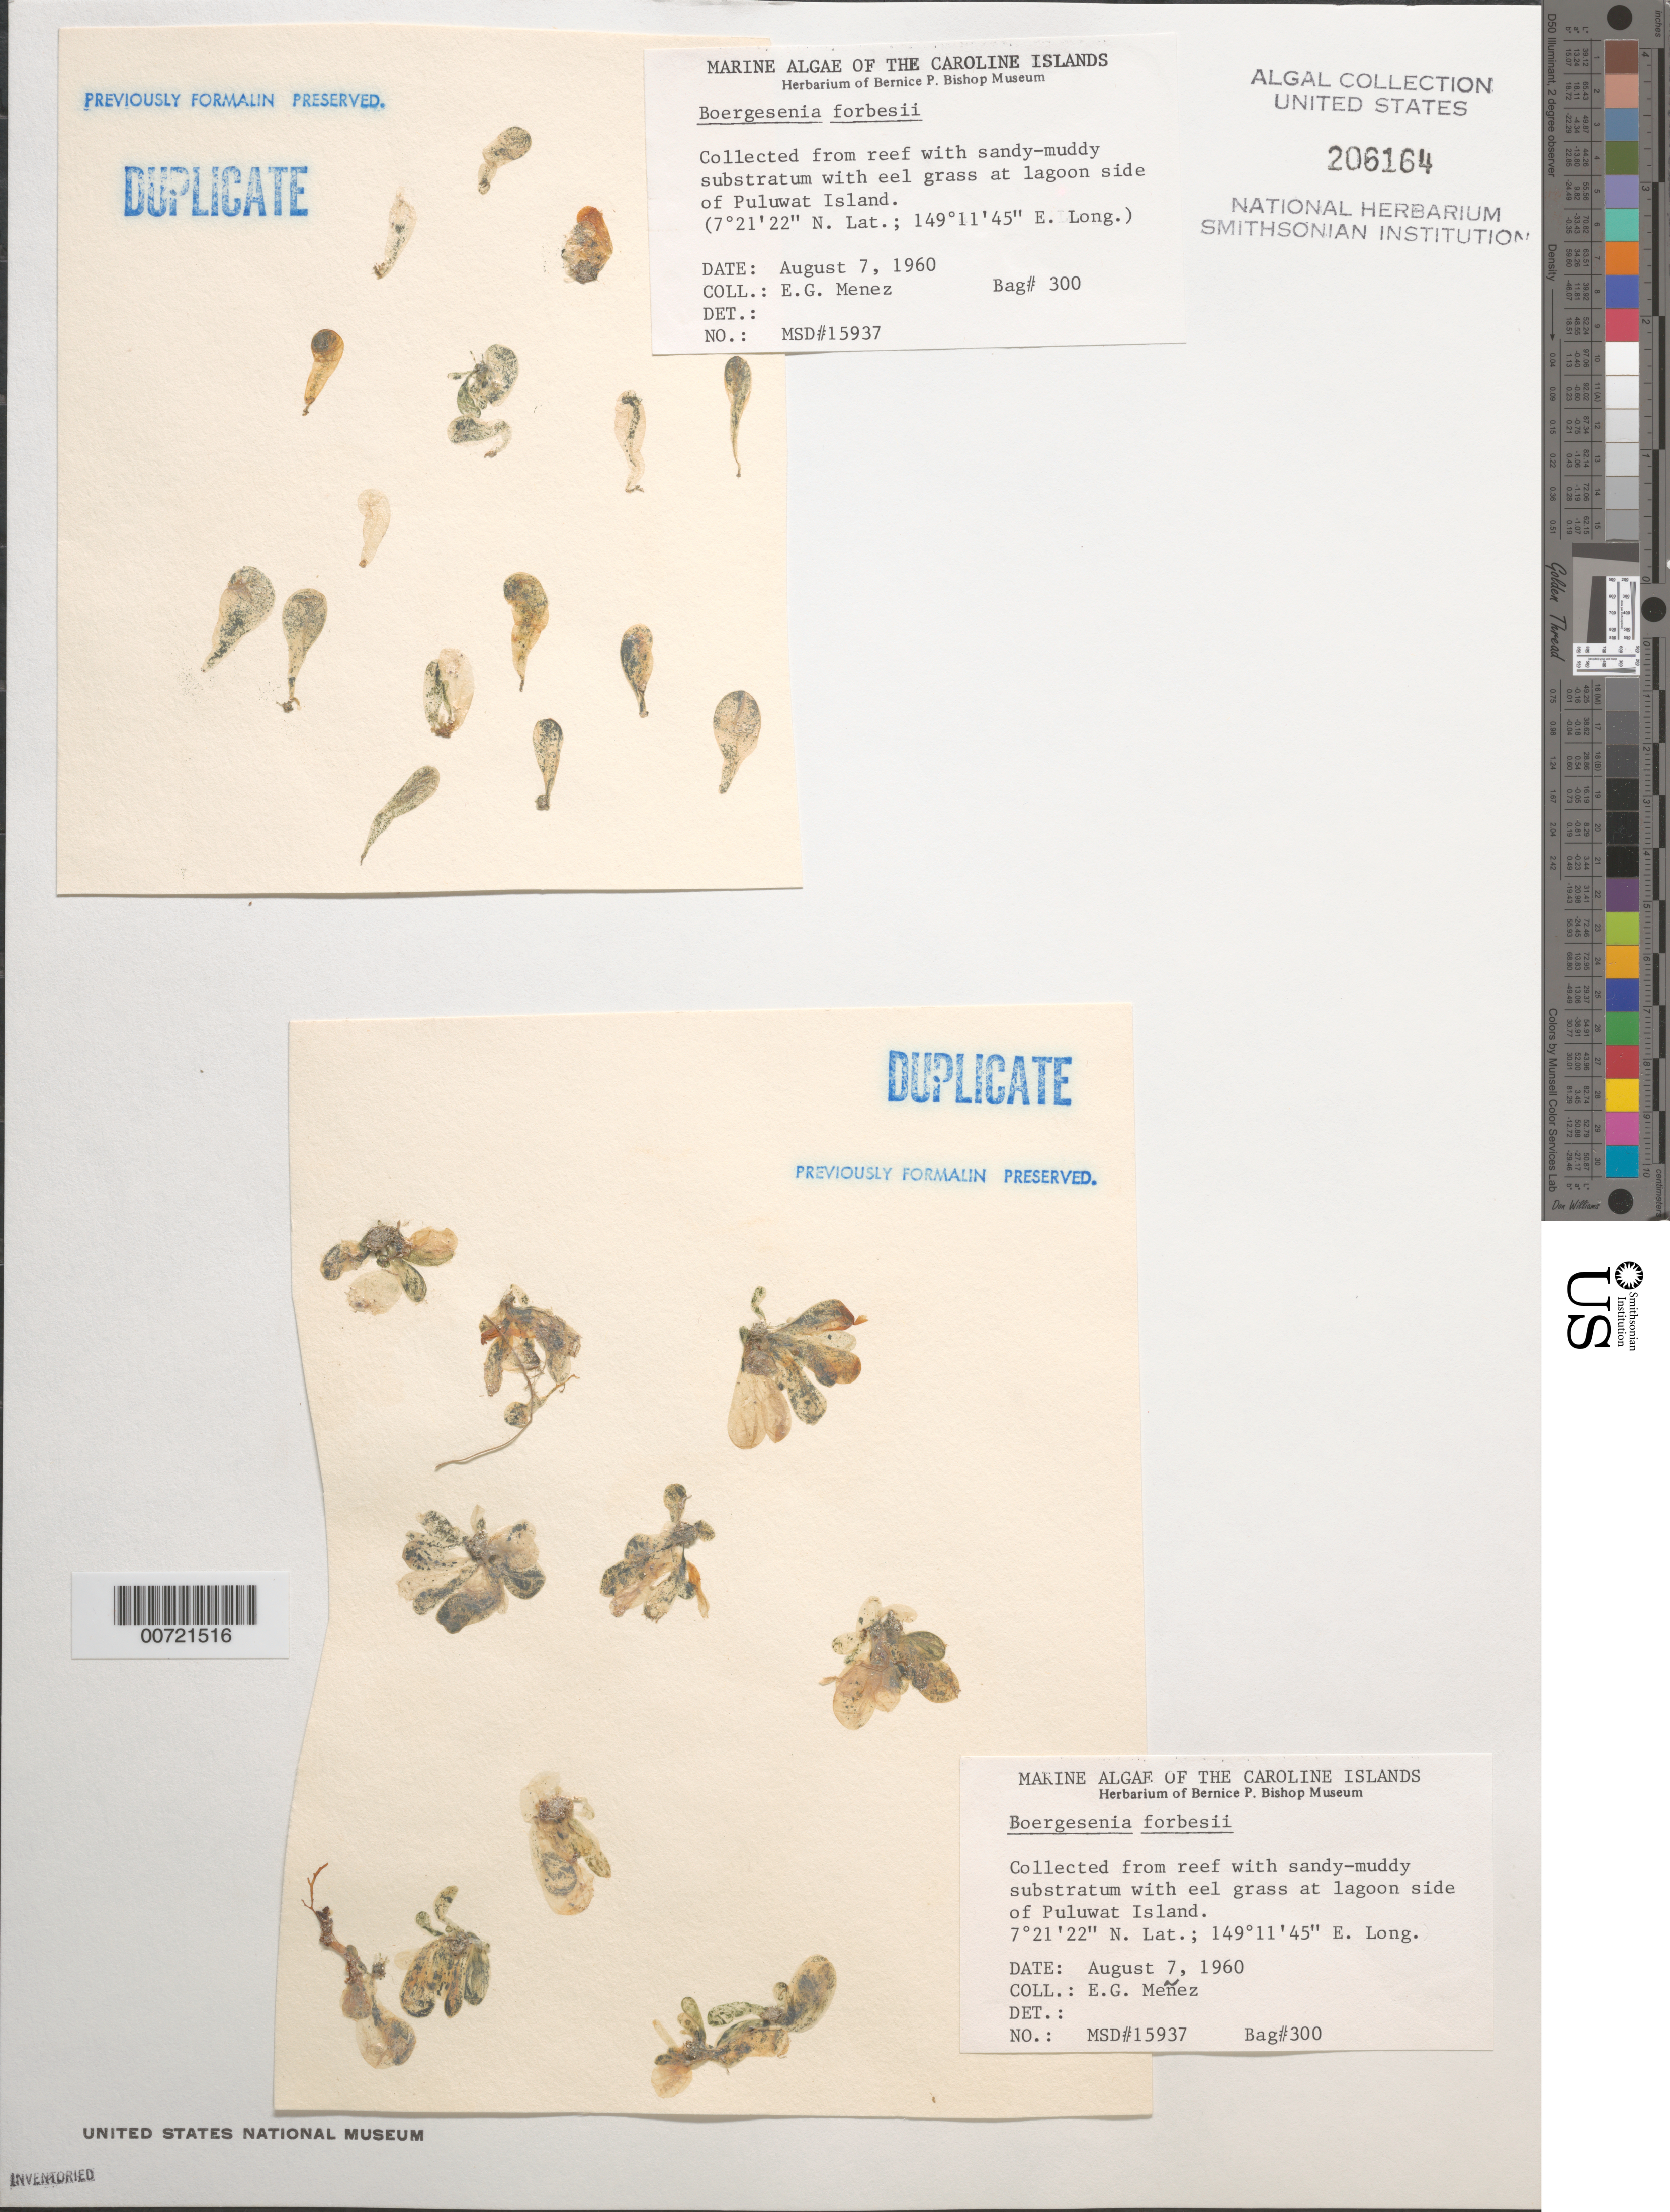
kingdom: Plantae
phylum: Chlorophyta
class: Ulvophyceae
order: Siphonocladales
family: Siphonocladaceae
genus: Boergesenia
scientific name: Boergesenia forbesii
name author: (Feldmann) Harv.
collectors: Meñez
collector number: MSD 15937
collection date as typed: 07 Aug 1960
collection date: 1960-08-07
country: Micronesia, Federated States of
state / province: Truk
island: Puluwat Atoll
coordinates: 7 21' 22" N, 149 11' 22" E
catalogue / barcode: US 206164